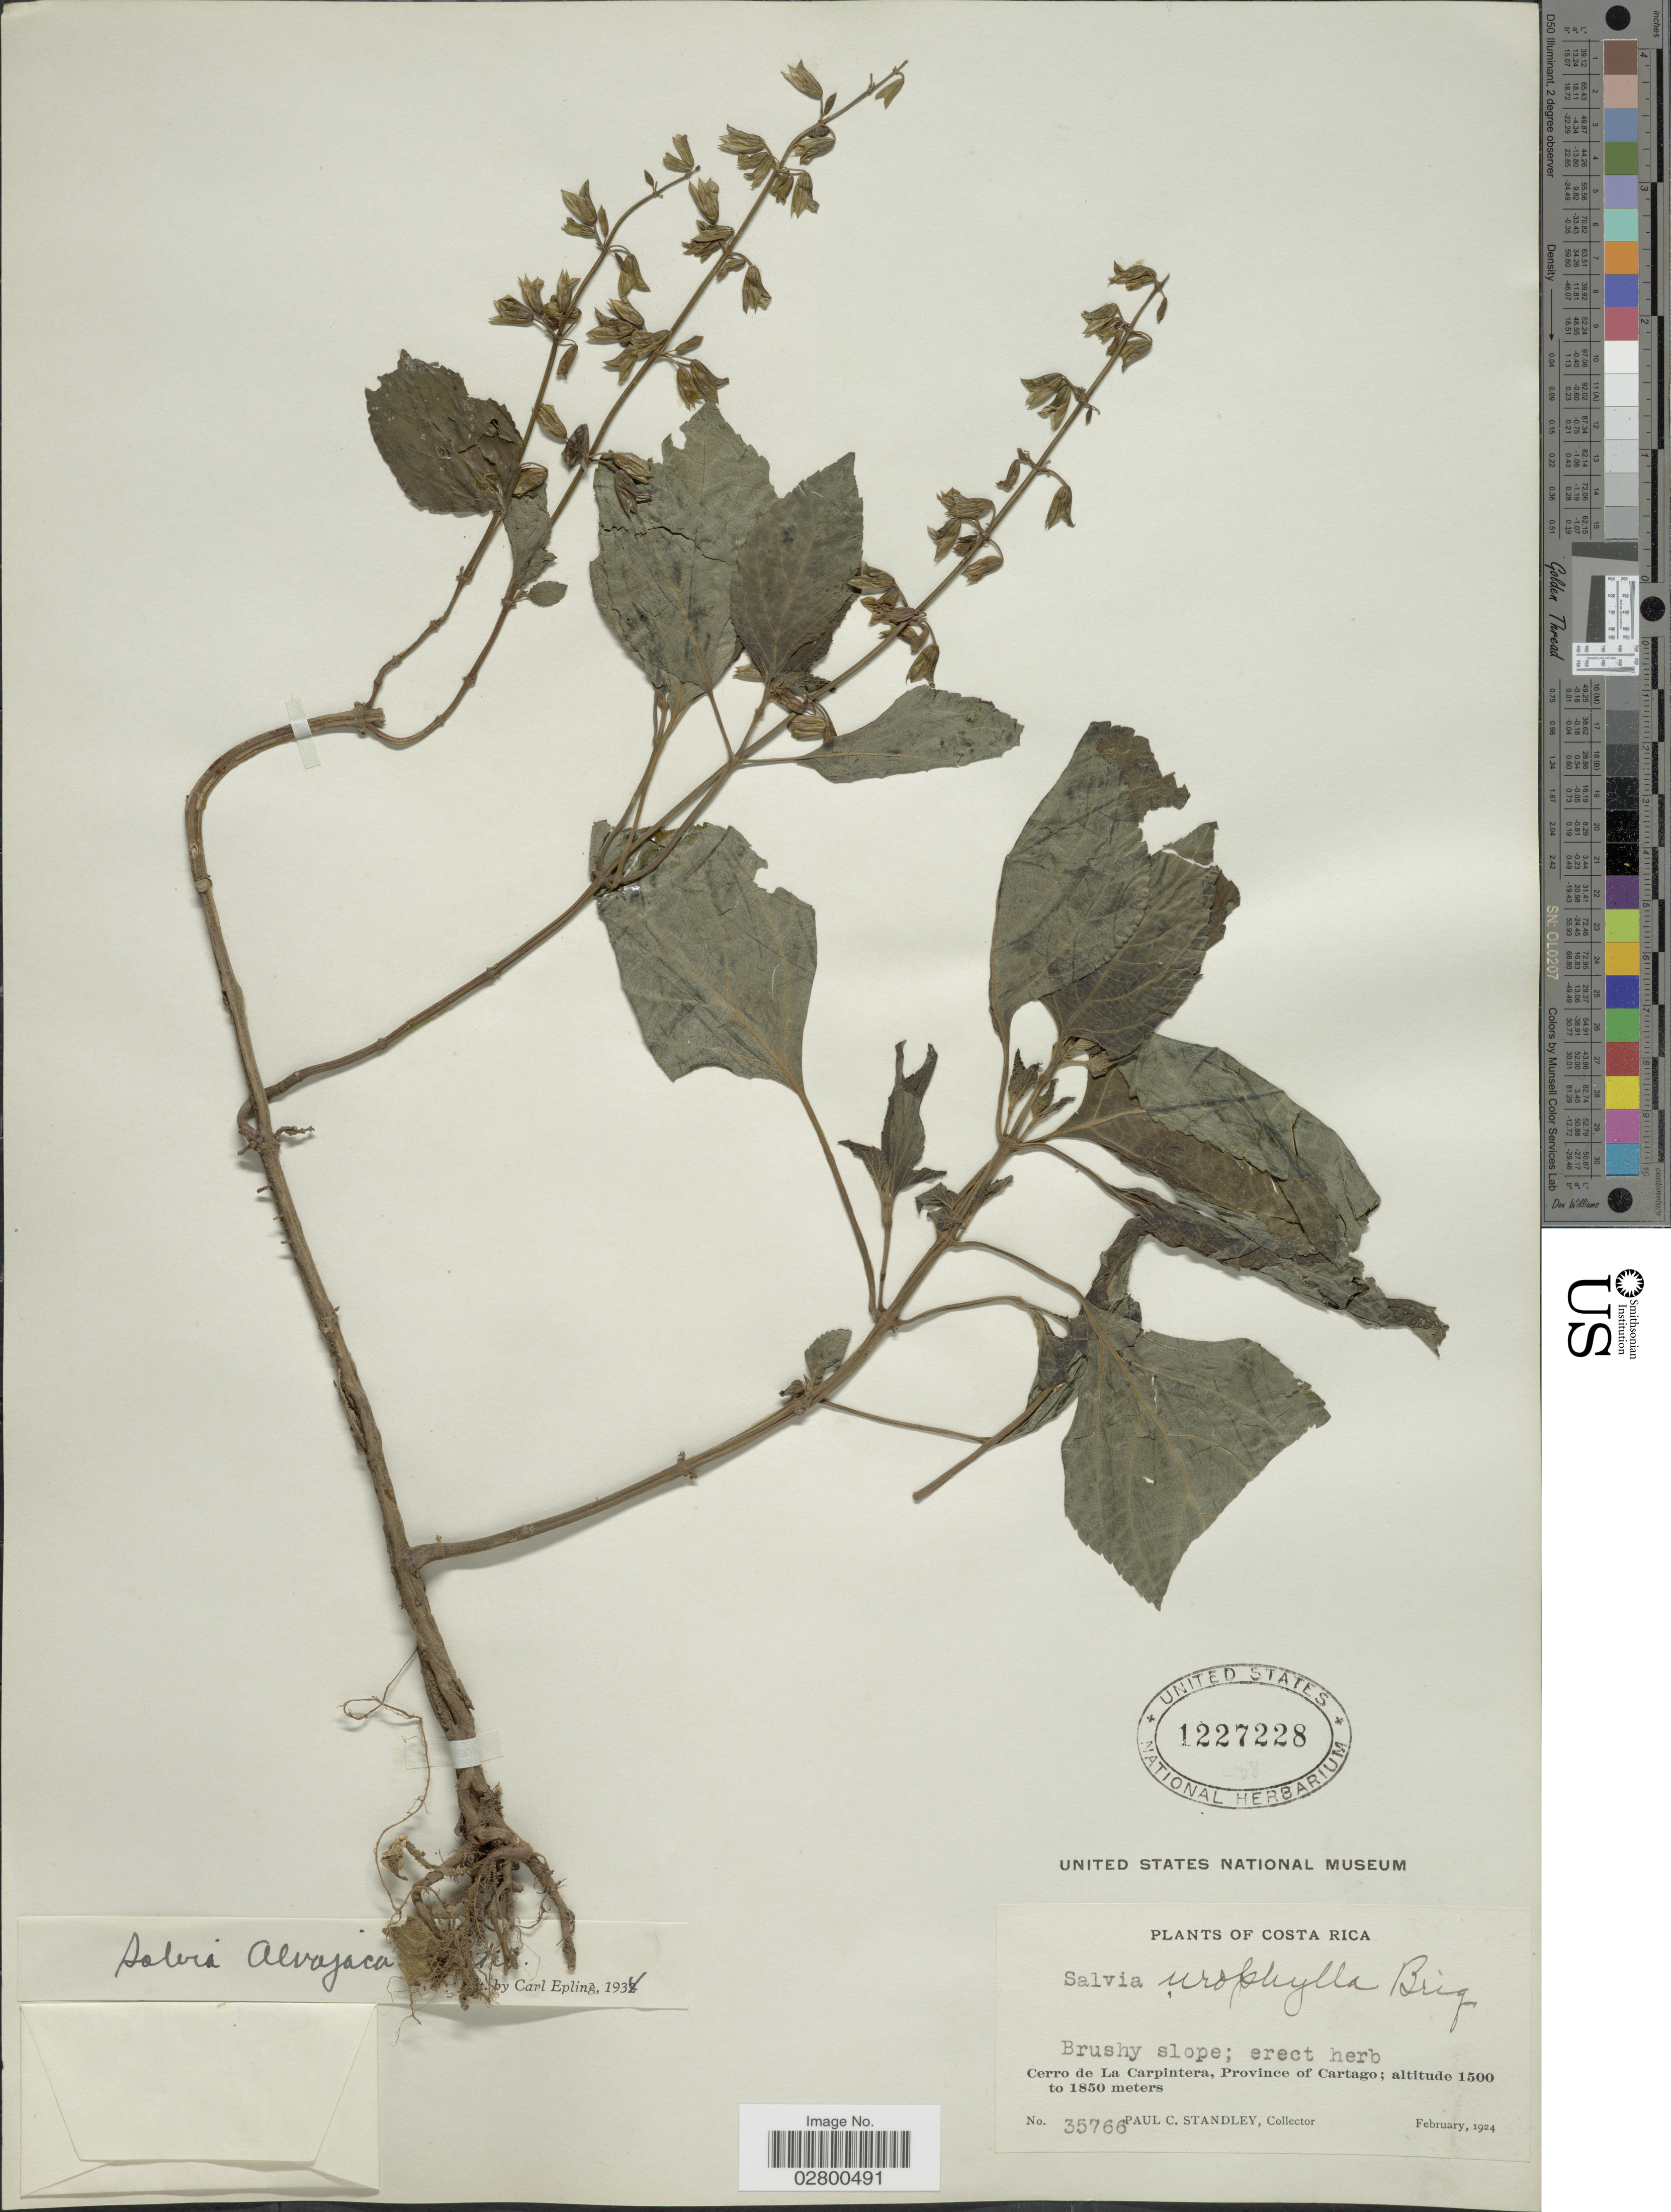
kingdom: Plantae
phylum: Tracheophyta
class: Magnoliopsida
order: Lamiales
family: Lamiaceae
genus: Salvia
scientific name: Salvia alvajaca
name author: Oerst.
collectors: P. C. Standley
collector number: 35766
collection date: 1924-02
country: Costa Rica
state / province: Cartago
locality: Cerro de La Carpintera.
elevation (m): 1500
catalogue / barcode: US 1227228